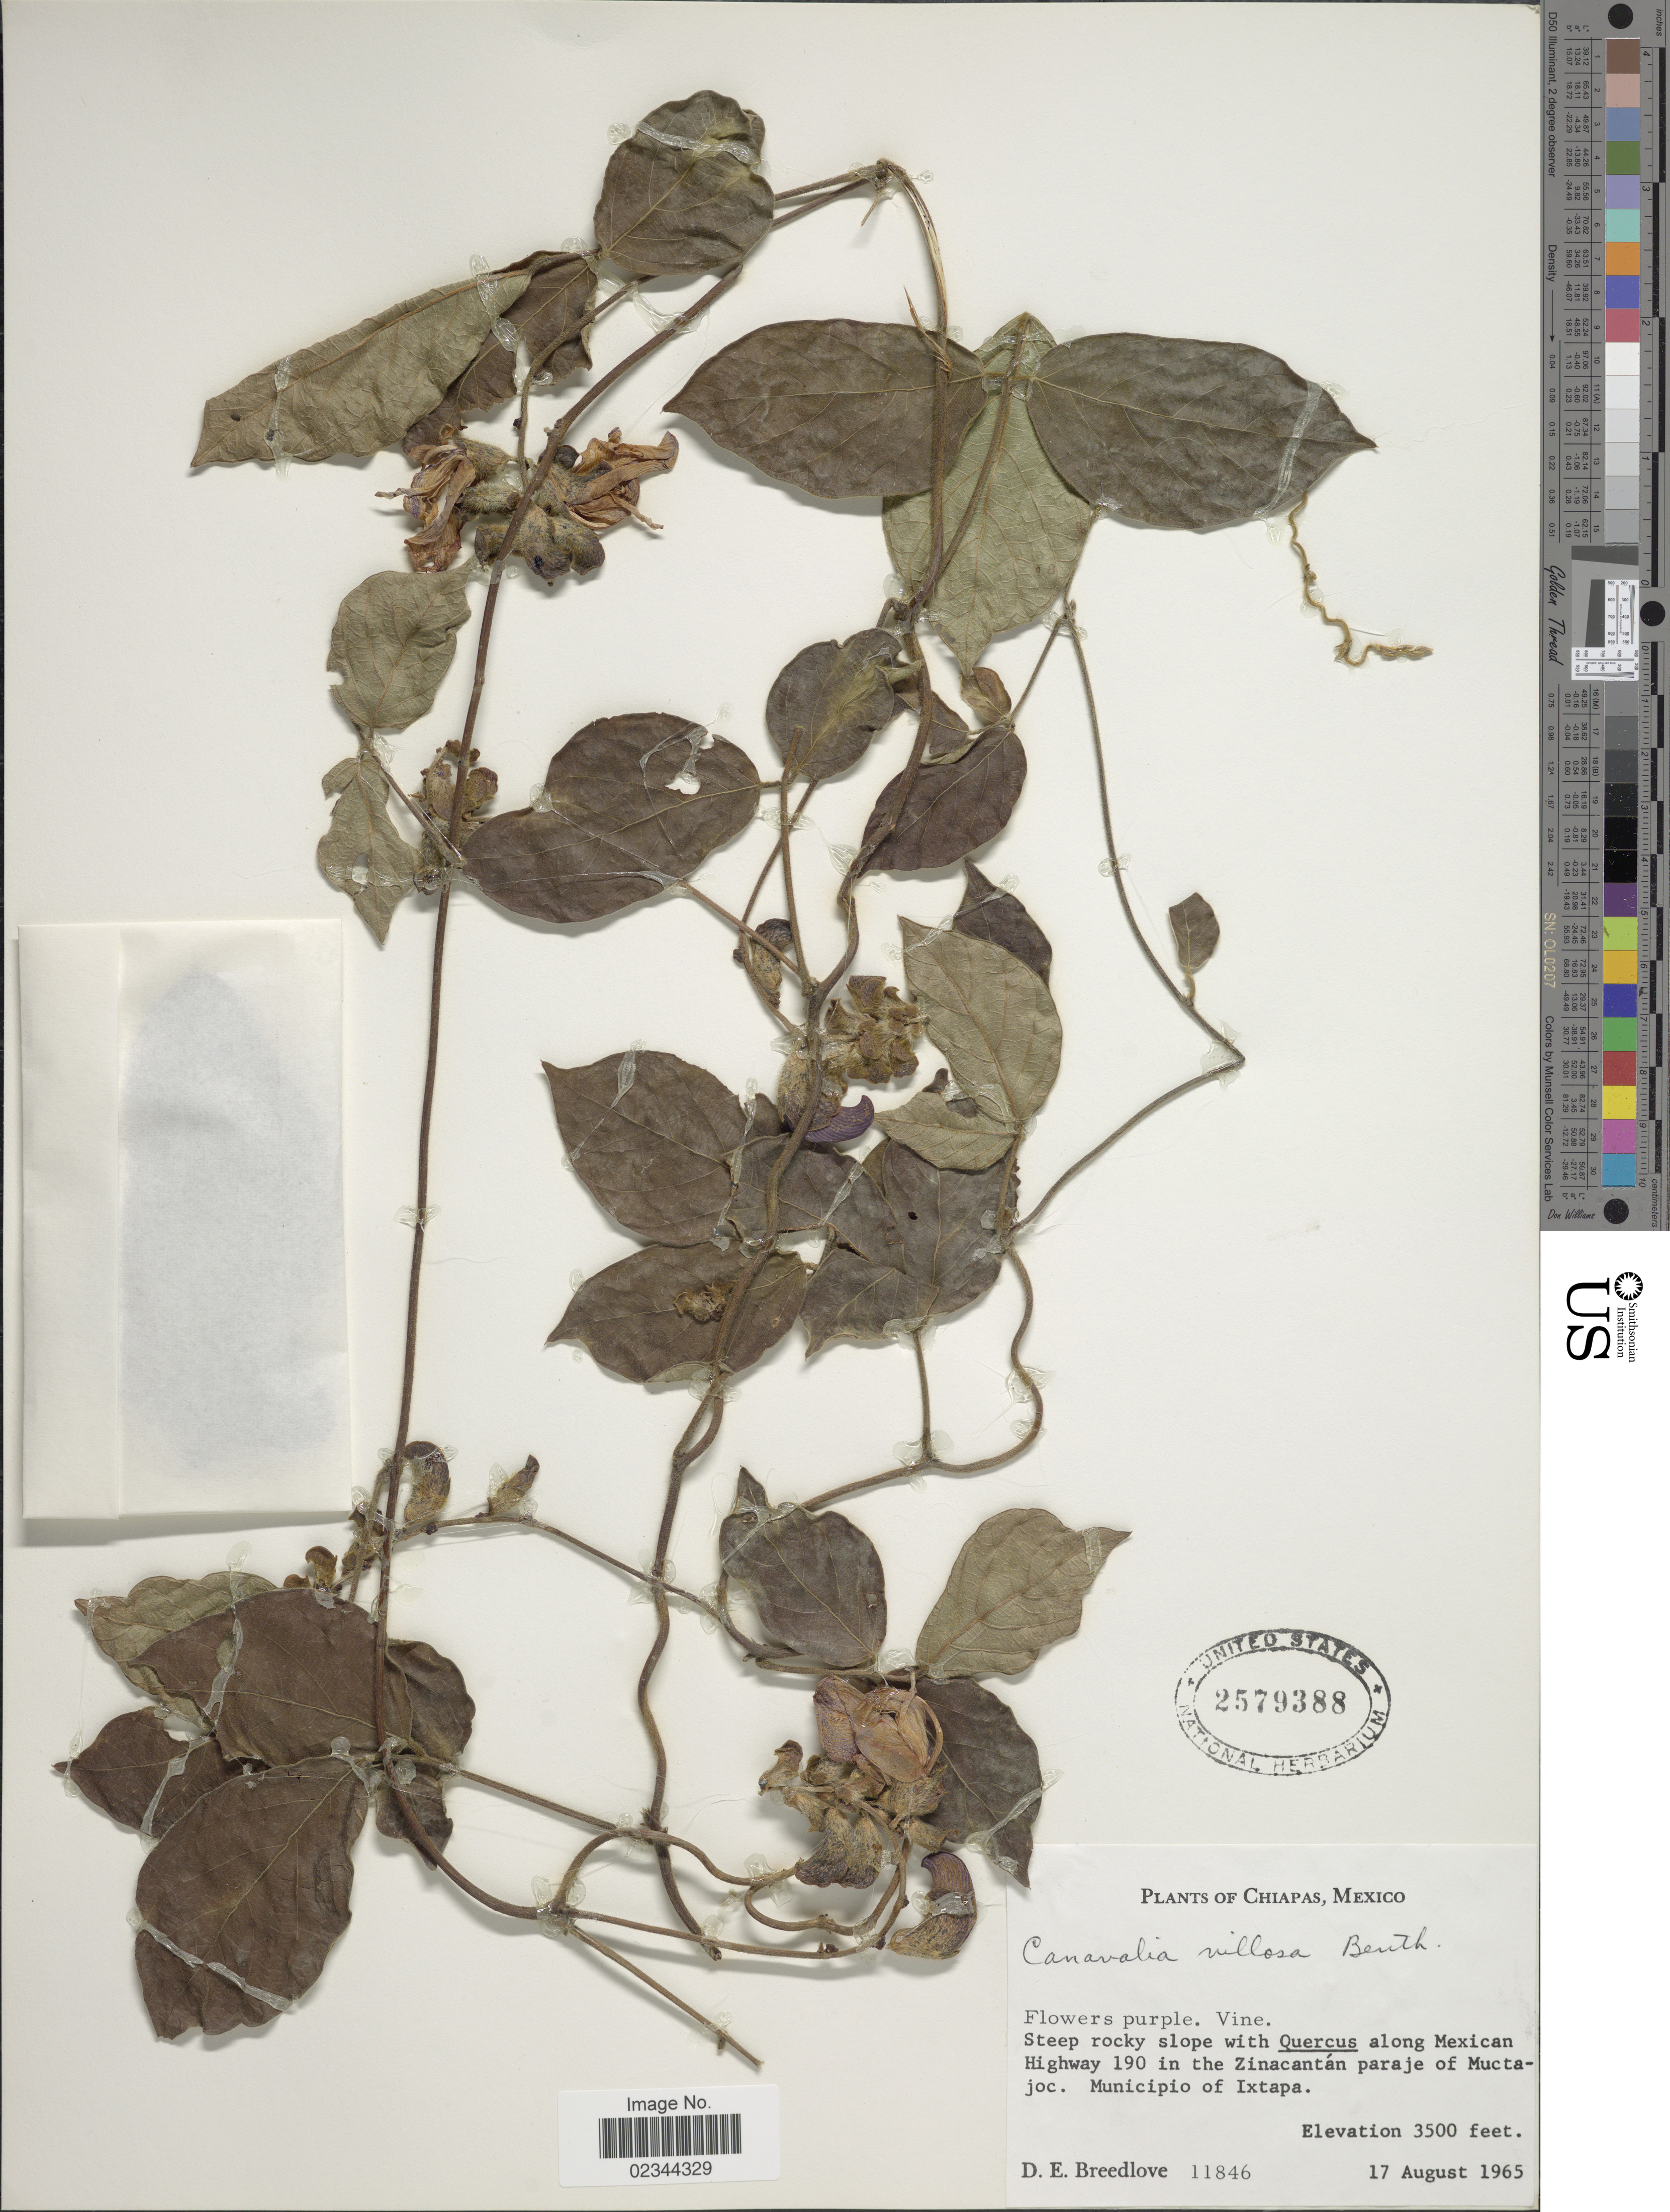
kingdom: Plantae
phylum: Tracheophyta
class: Magnoliopsida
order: Fabales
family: Fabaceae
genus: Canavalia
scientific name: Canavalia villosa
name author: Benth.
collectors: D. E. Breedlove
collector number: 11846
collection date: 1965-08-17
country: Mexico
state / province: Chiapas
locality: Steep rocky slope along Mexican Highway 190 in the Zinacantan paraje of Muctajoc, Municipio of Ixtapa.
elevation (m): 1067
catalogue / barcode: US 2579388